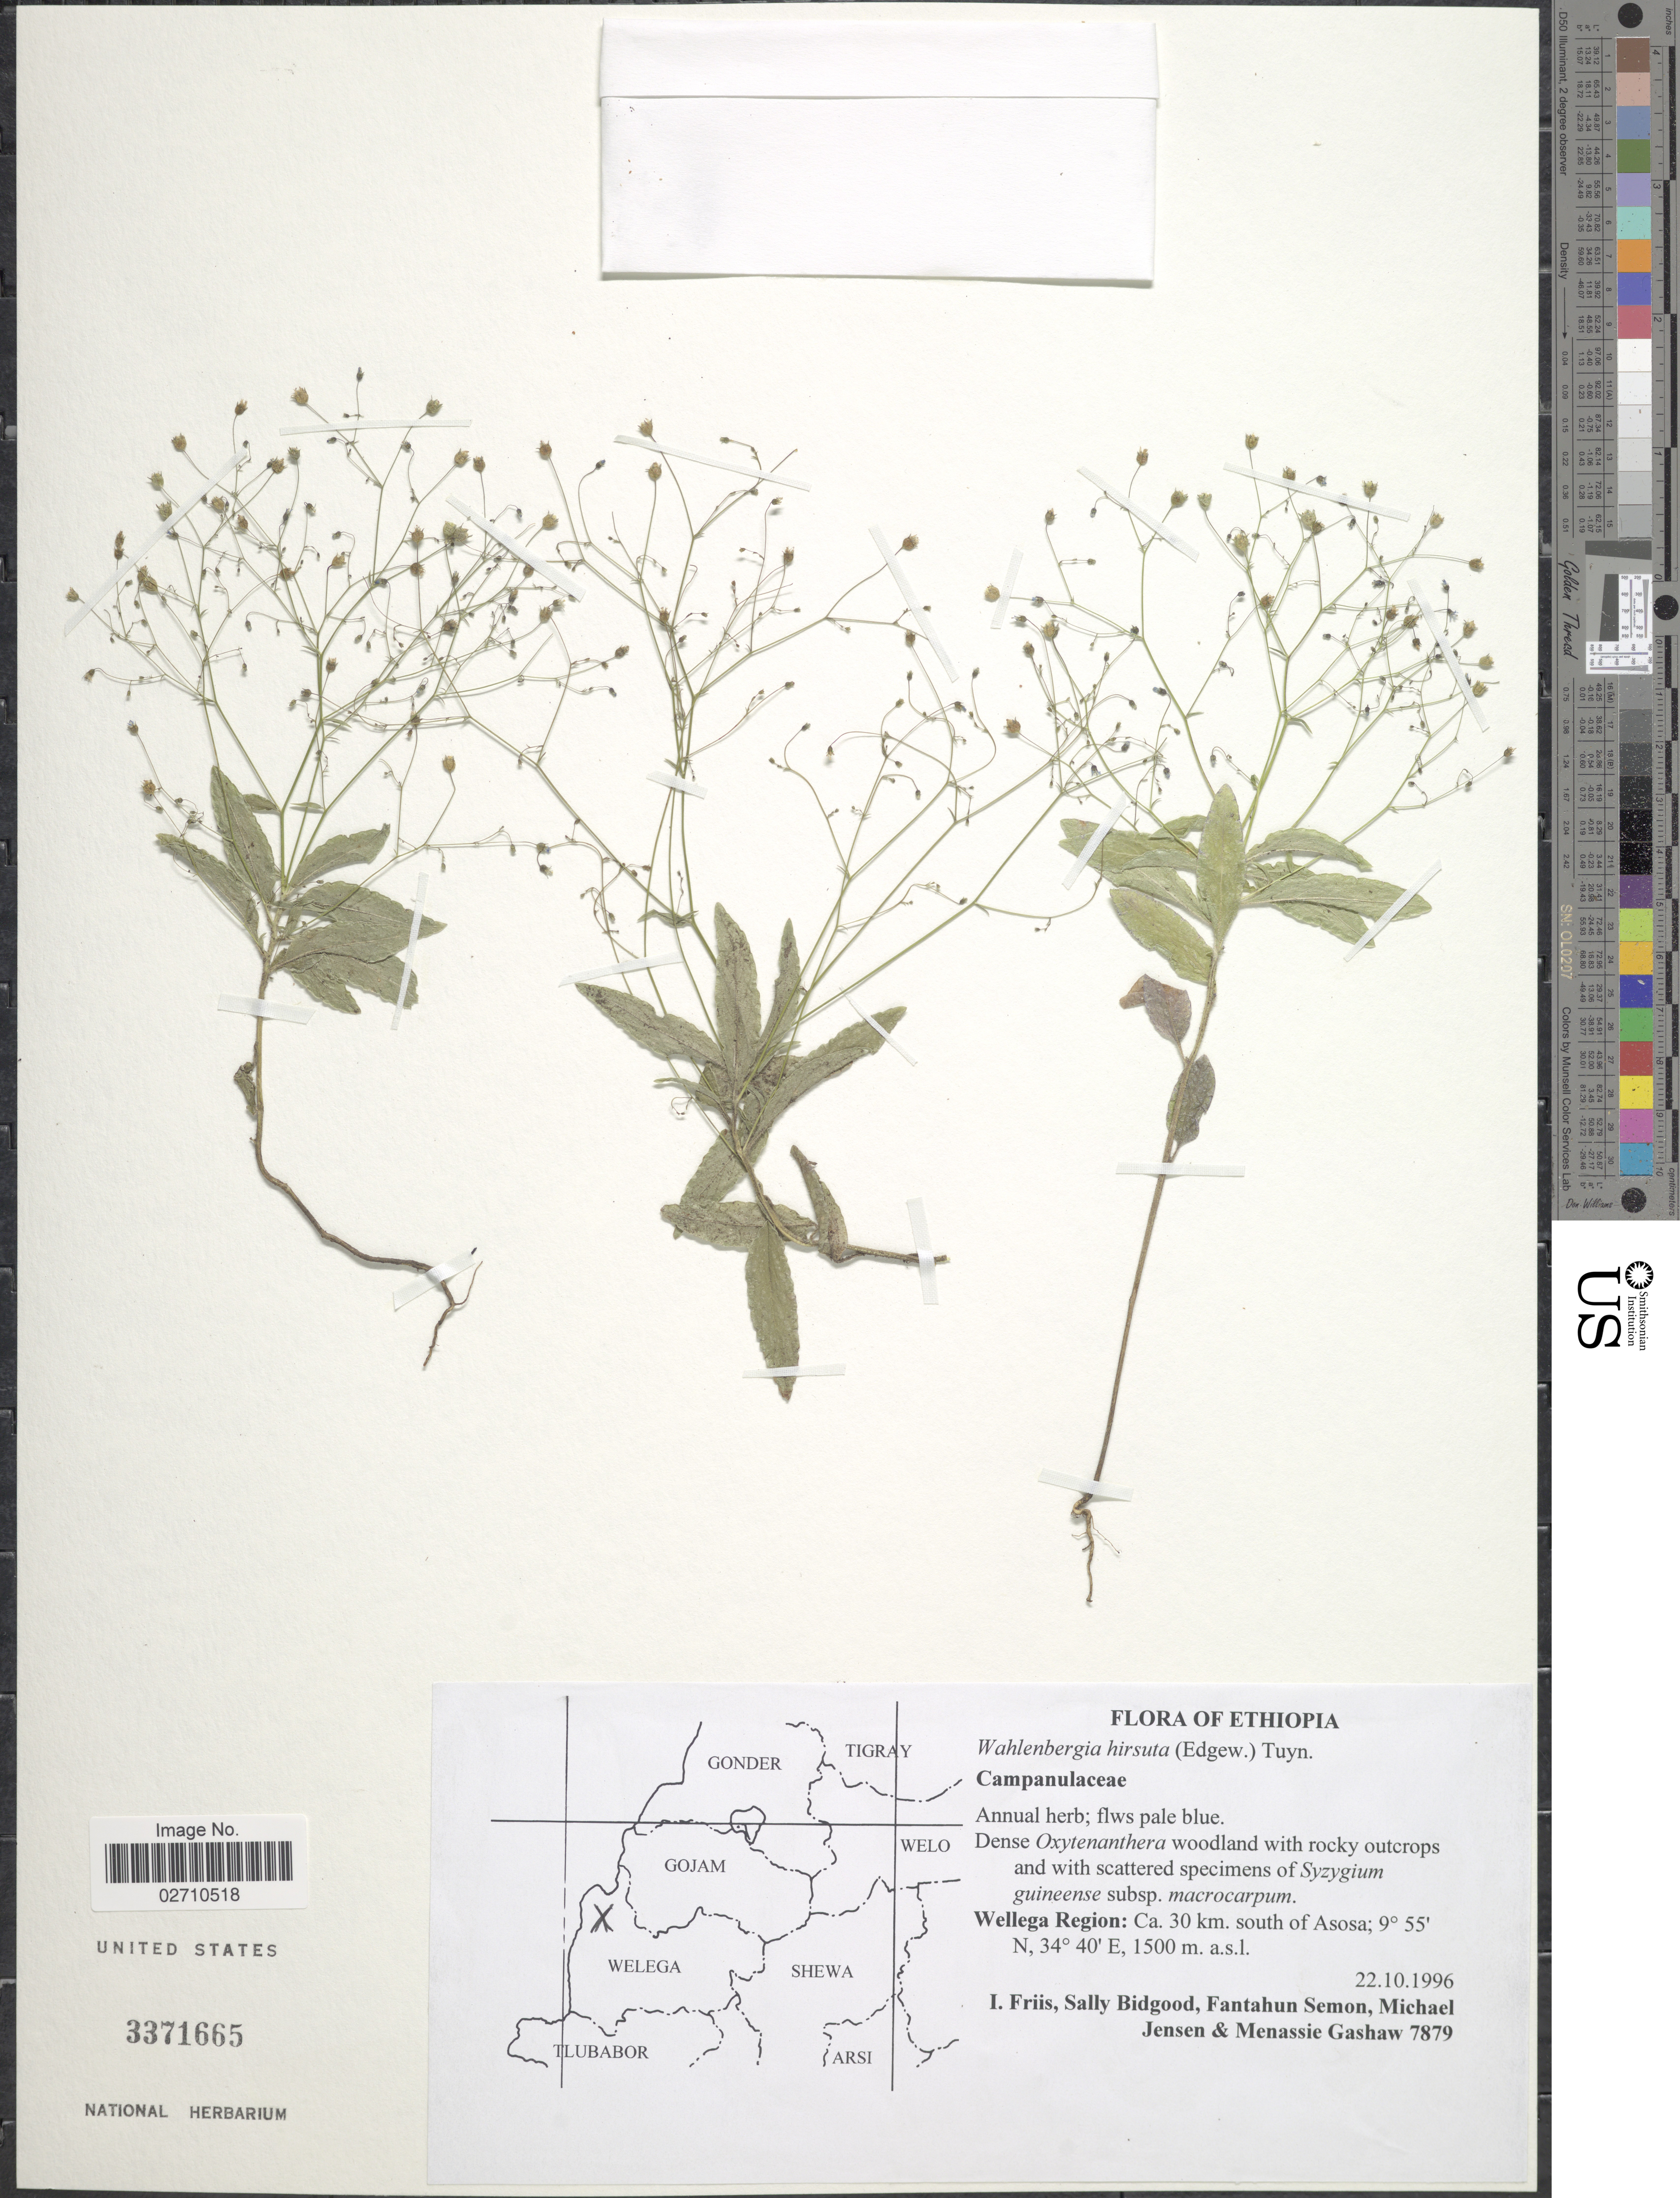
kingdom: Plantae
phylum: Tracheophyta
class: Magnoliopsida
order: Asterales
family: Campanulaceae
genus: Wahlenbergia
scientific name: Wahlenbergia hirsuta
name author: (Edgew.) Tuyn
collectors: I. Friis, S. Bidgood, F. Semon, M. Jensen & M. Gashaw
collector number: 7879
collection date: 1996-10-22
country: Ethiopia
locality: Wellega Region: Ca. 30 km. south of Asosa.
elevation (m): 1500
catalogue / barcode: US 3371665